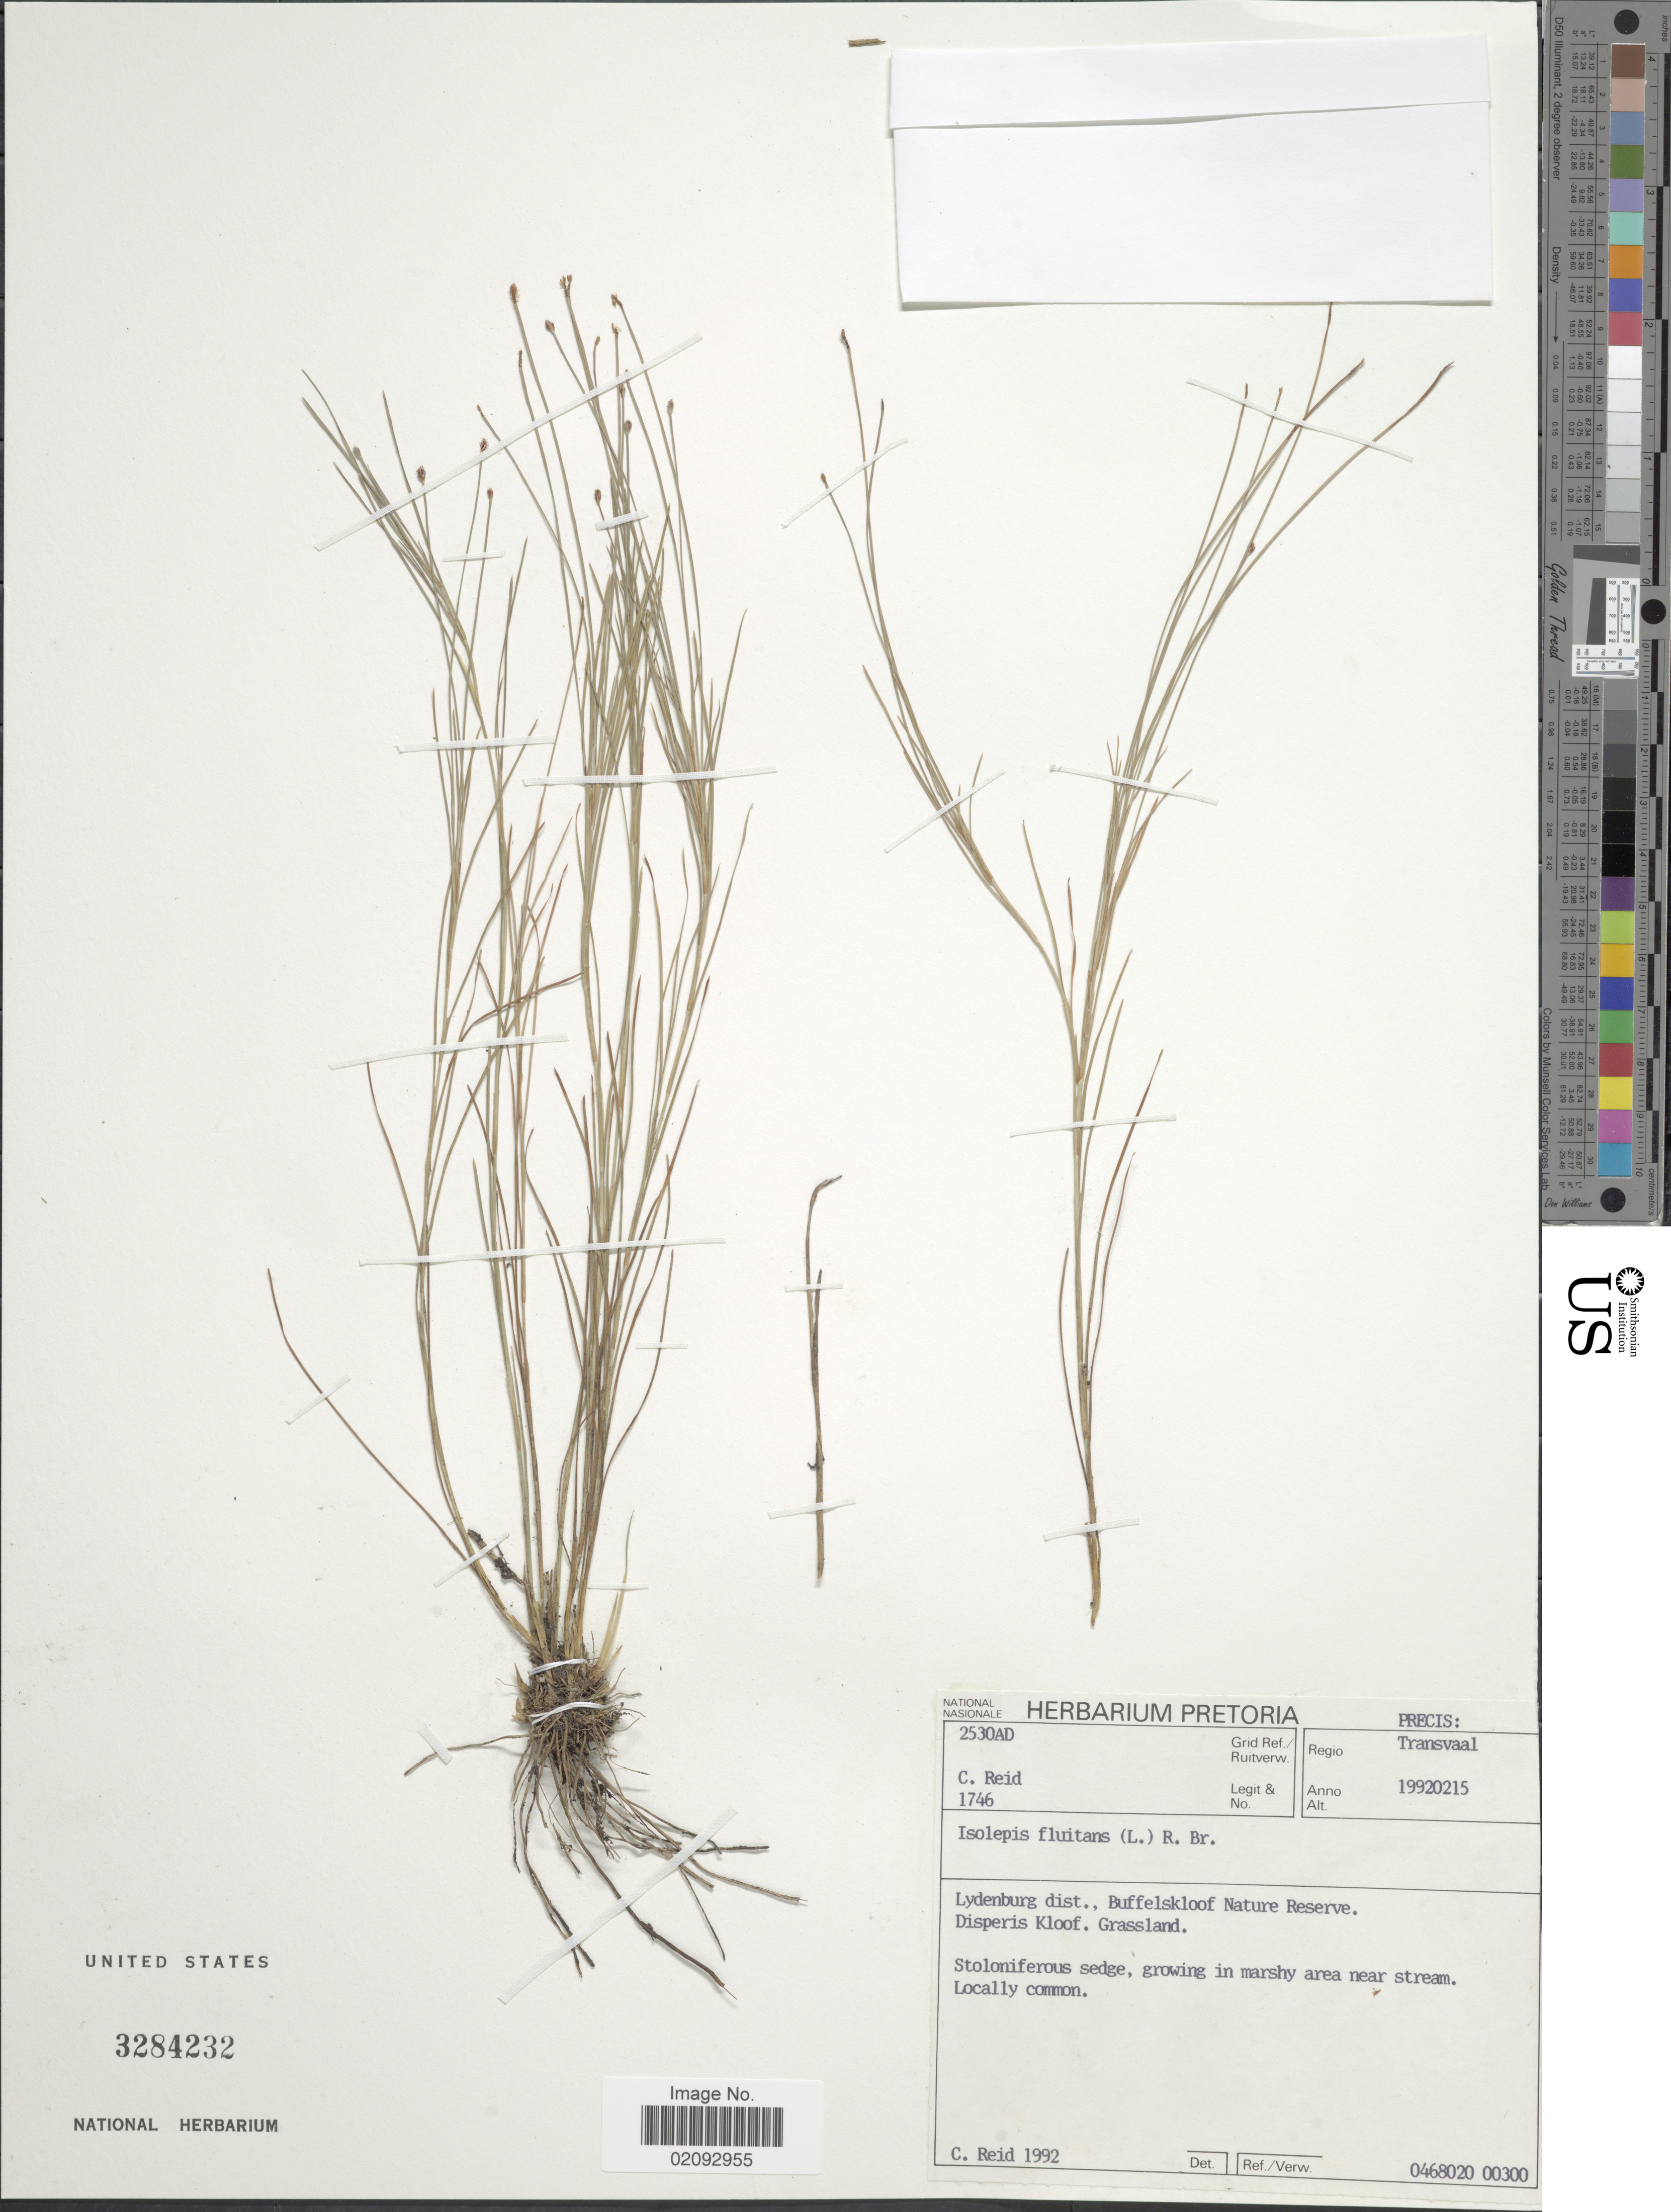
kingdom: Plantae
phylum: Tracheophyta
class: Liliopsida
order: Poales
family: Cyperaceae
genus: Isolepis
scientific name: Isolepis fluitans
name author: (L.) R. Br.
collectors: C. Reid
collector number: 1746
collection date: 1992-02-15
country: South Africa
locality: Regio Transvaal, Lydenburg dist., Buffelskloof Nature Reserve. Disperis Kloof. Grassland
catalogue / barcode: US 3284232